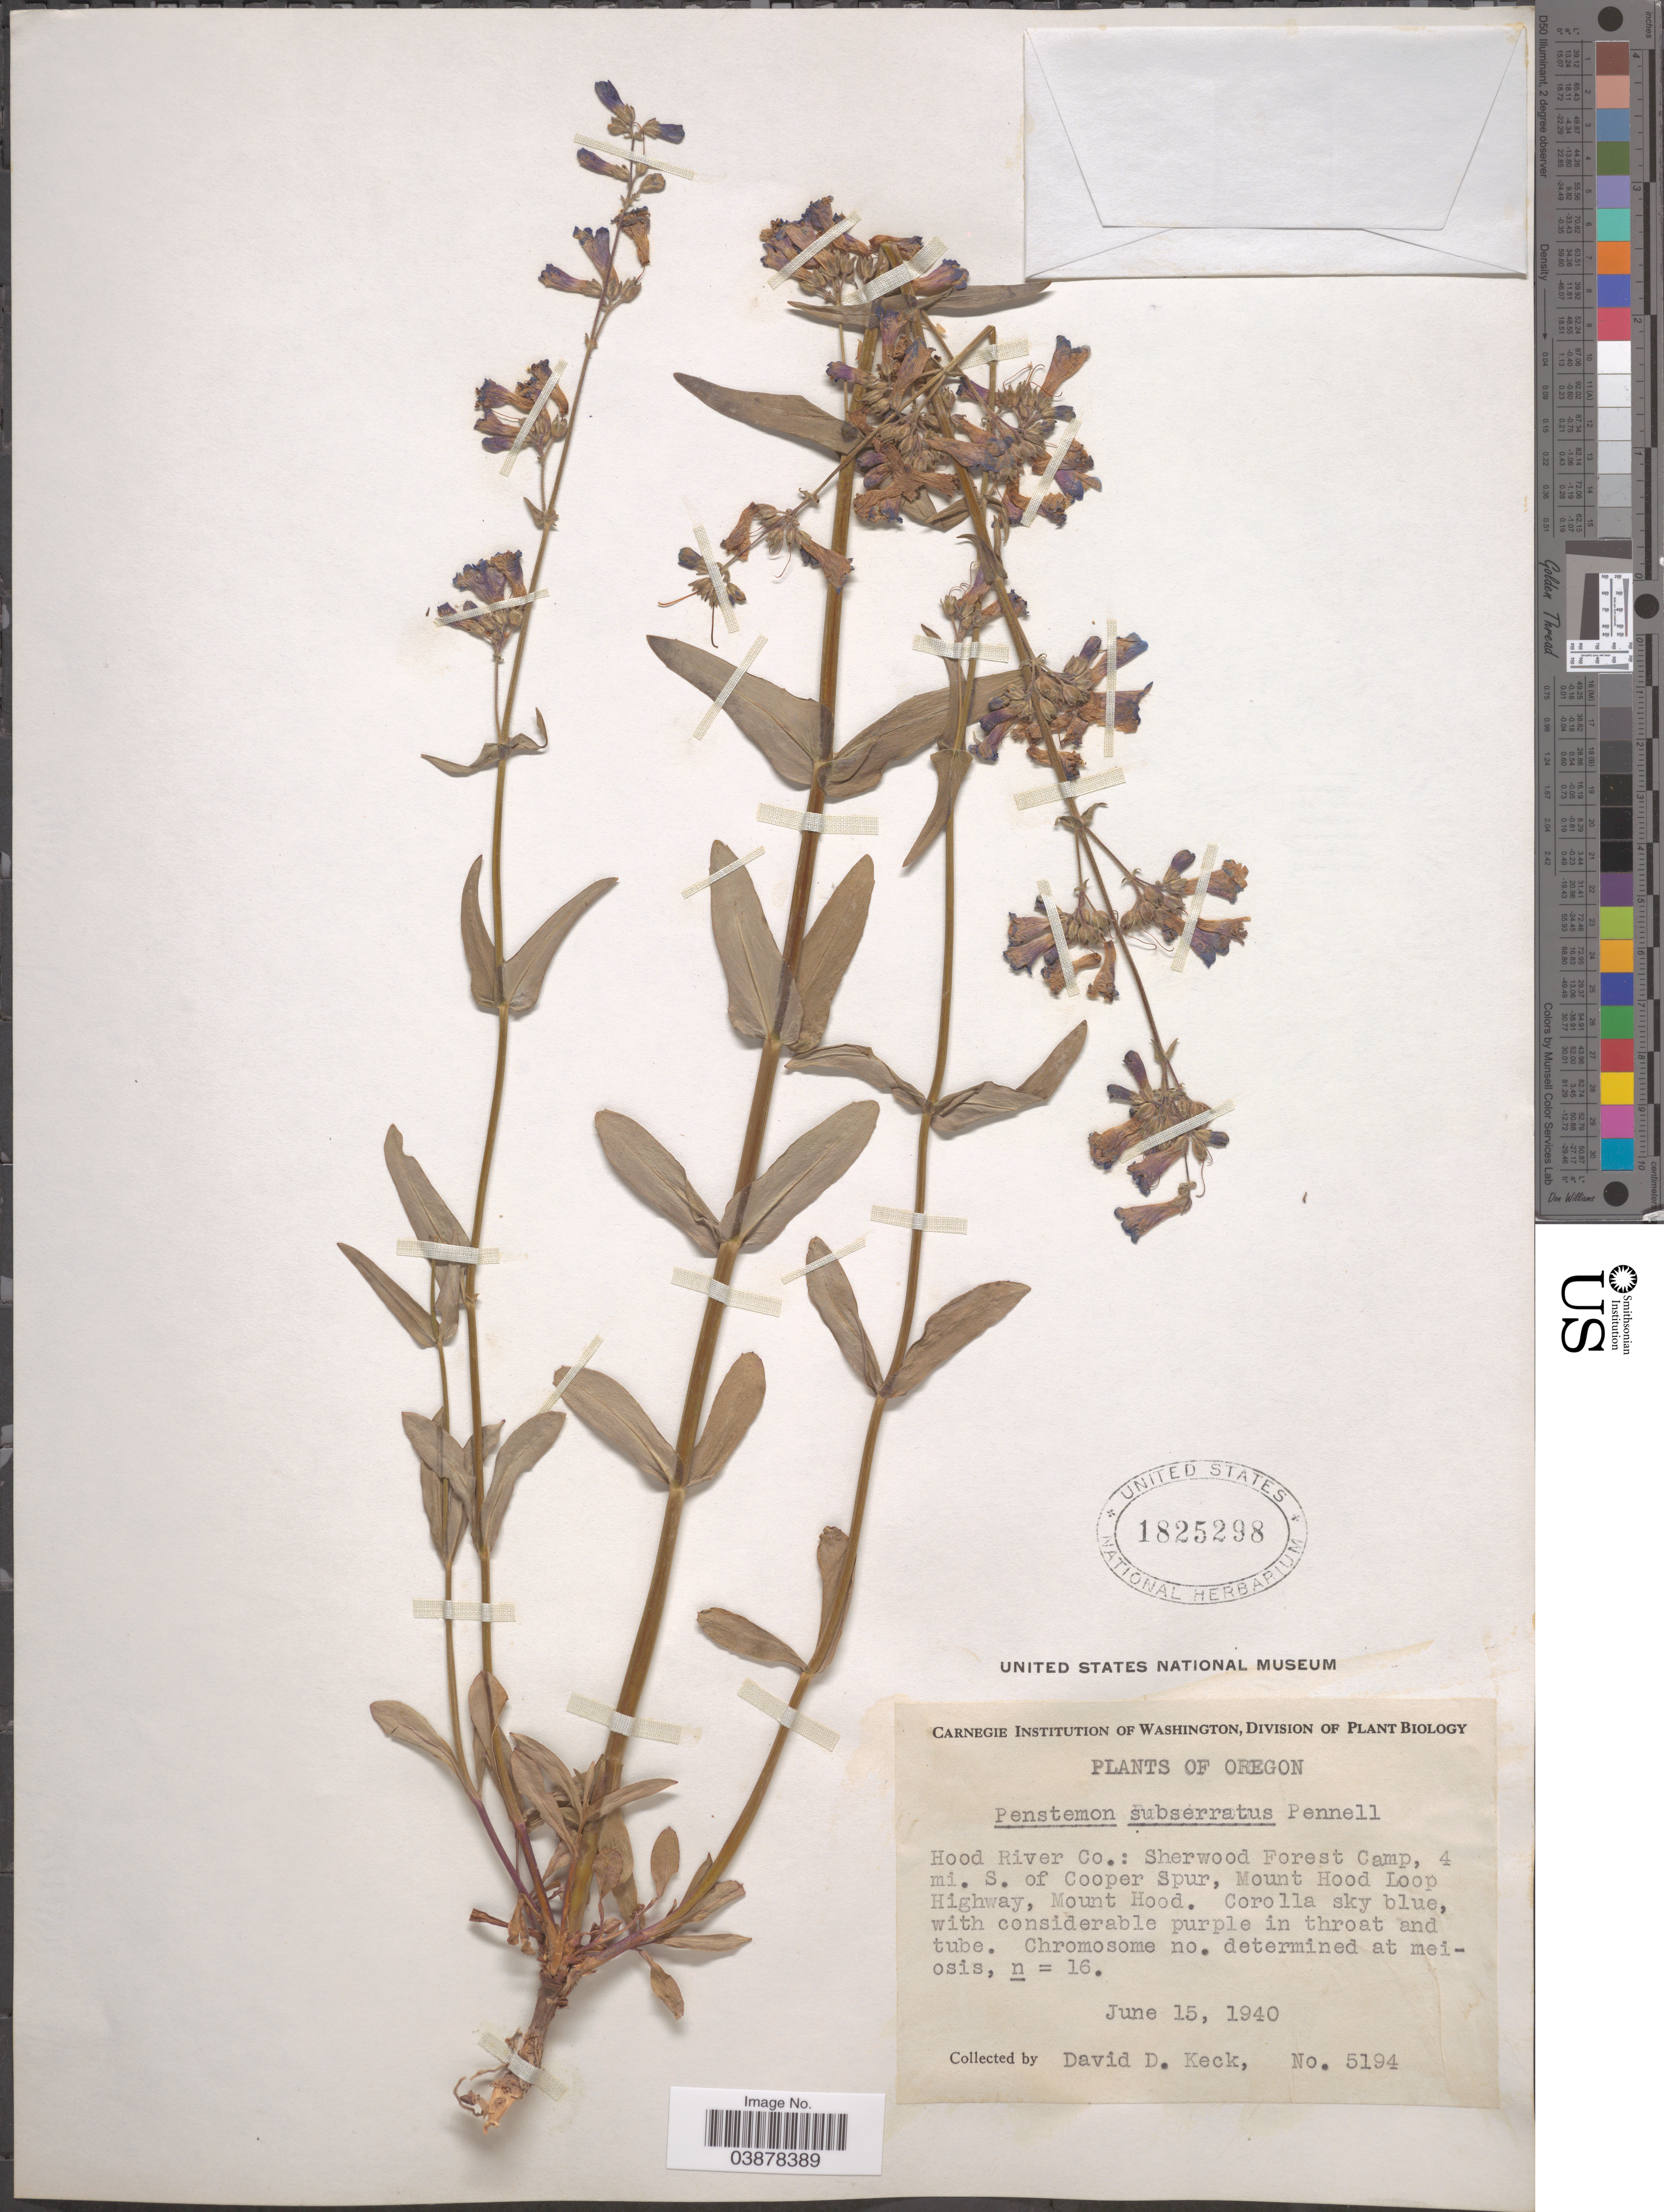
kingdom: Plantae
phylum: Tracheophyta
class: Magnoliopsida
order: Lamiales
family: Plantaginaceae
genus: Penstemon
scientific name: Penstemon subserratus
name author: Pennell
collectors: D. D. Keck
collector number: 5194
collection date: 1940-06-15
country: United States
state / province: Oregon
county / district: Hood River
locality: Hood River Co.: Sherwood Forest Camp, 4 mi. S. of Cooper Spur, Mount Hood Loop Highway, Mount Hood.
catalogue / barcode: US 1825298